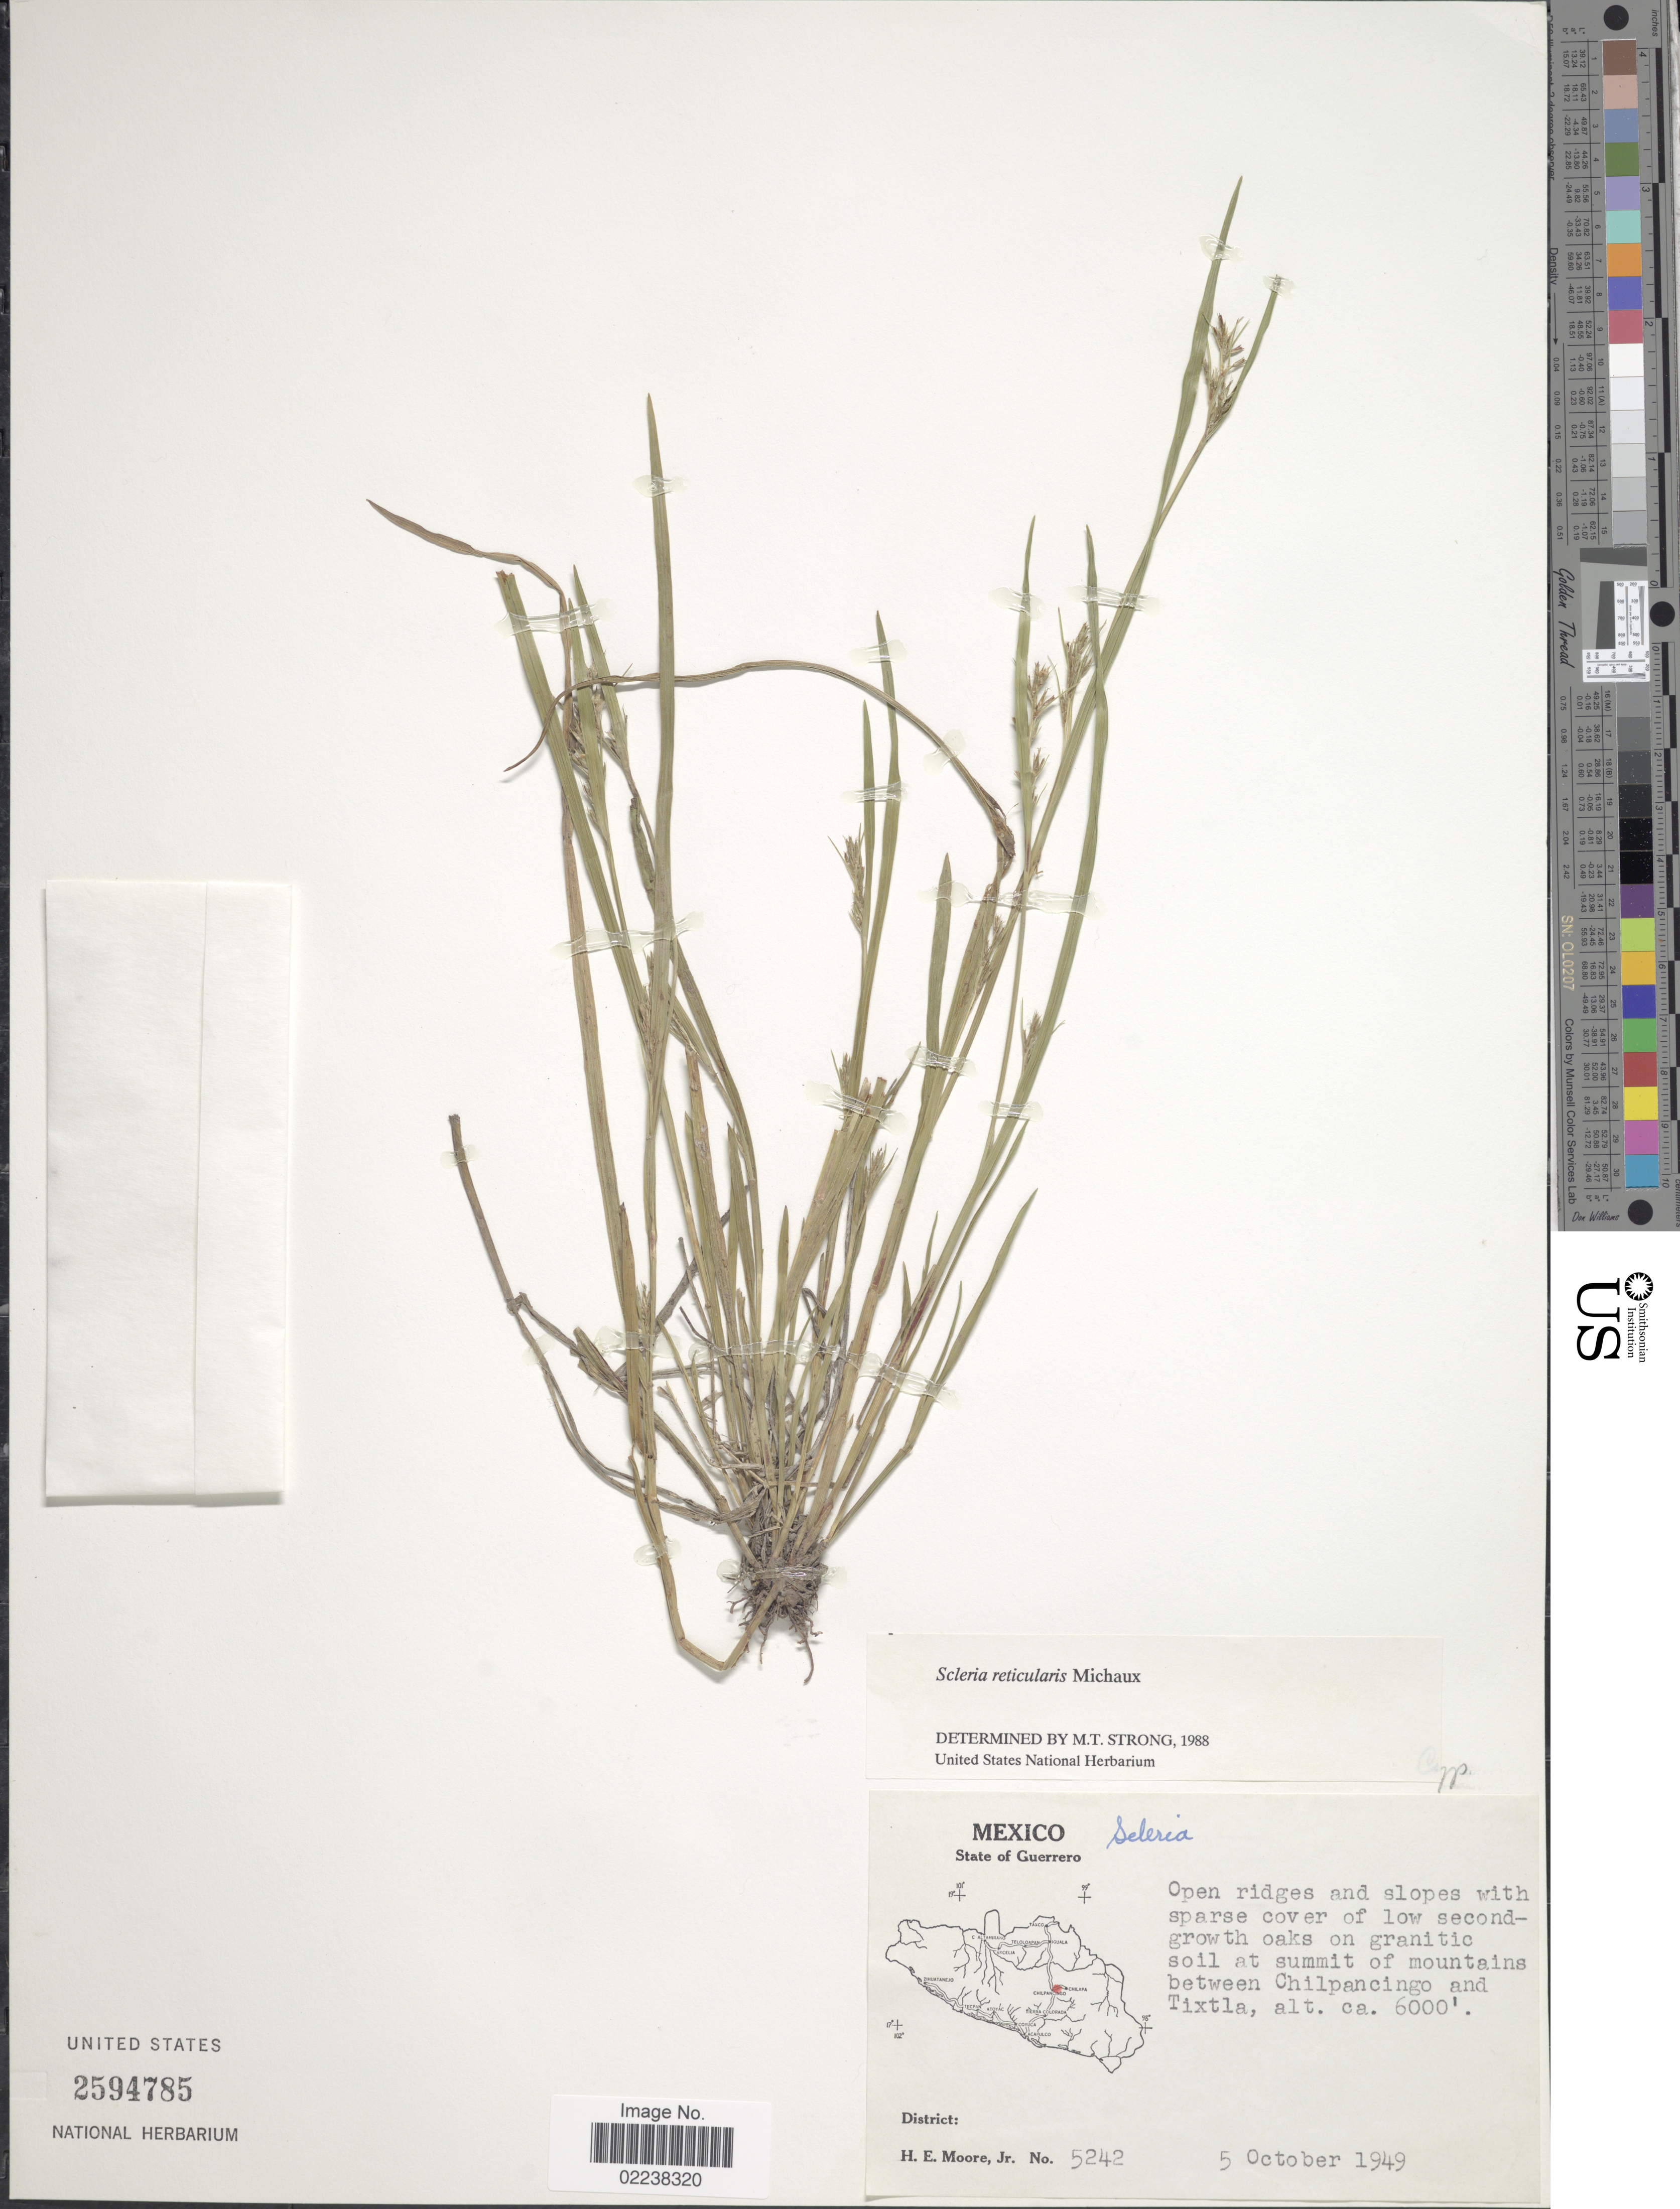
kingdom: Plantae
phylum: Tracheophyta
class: Liliopsida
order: Poales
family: Cyperaceae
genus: Scleria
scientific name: Scleria muehlenbergii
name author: Steud.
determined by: Strong, Mark T., (BOT), Smithsonian Institution - National Museum of Natural History (UNITED STATES)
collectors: H. Moore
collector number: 5242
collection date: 1949-10-05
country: Mexico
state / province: Guerrero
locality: Summit of mountains between Chilpancingo and Tixtla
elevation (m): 1829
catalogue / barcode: US 2594785